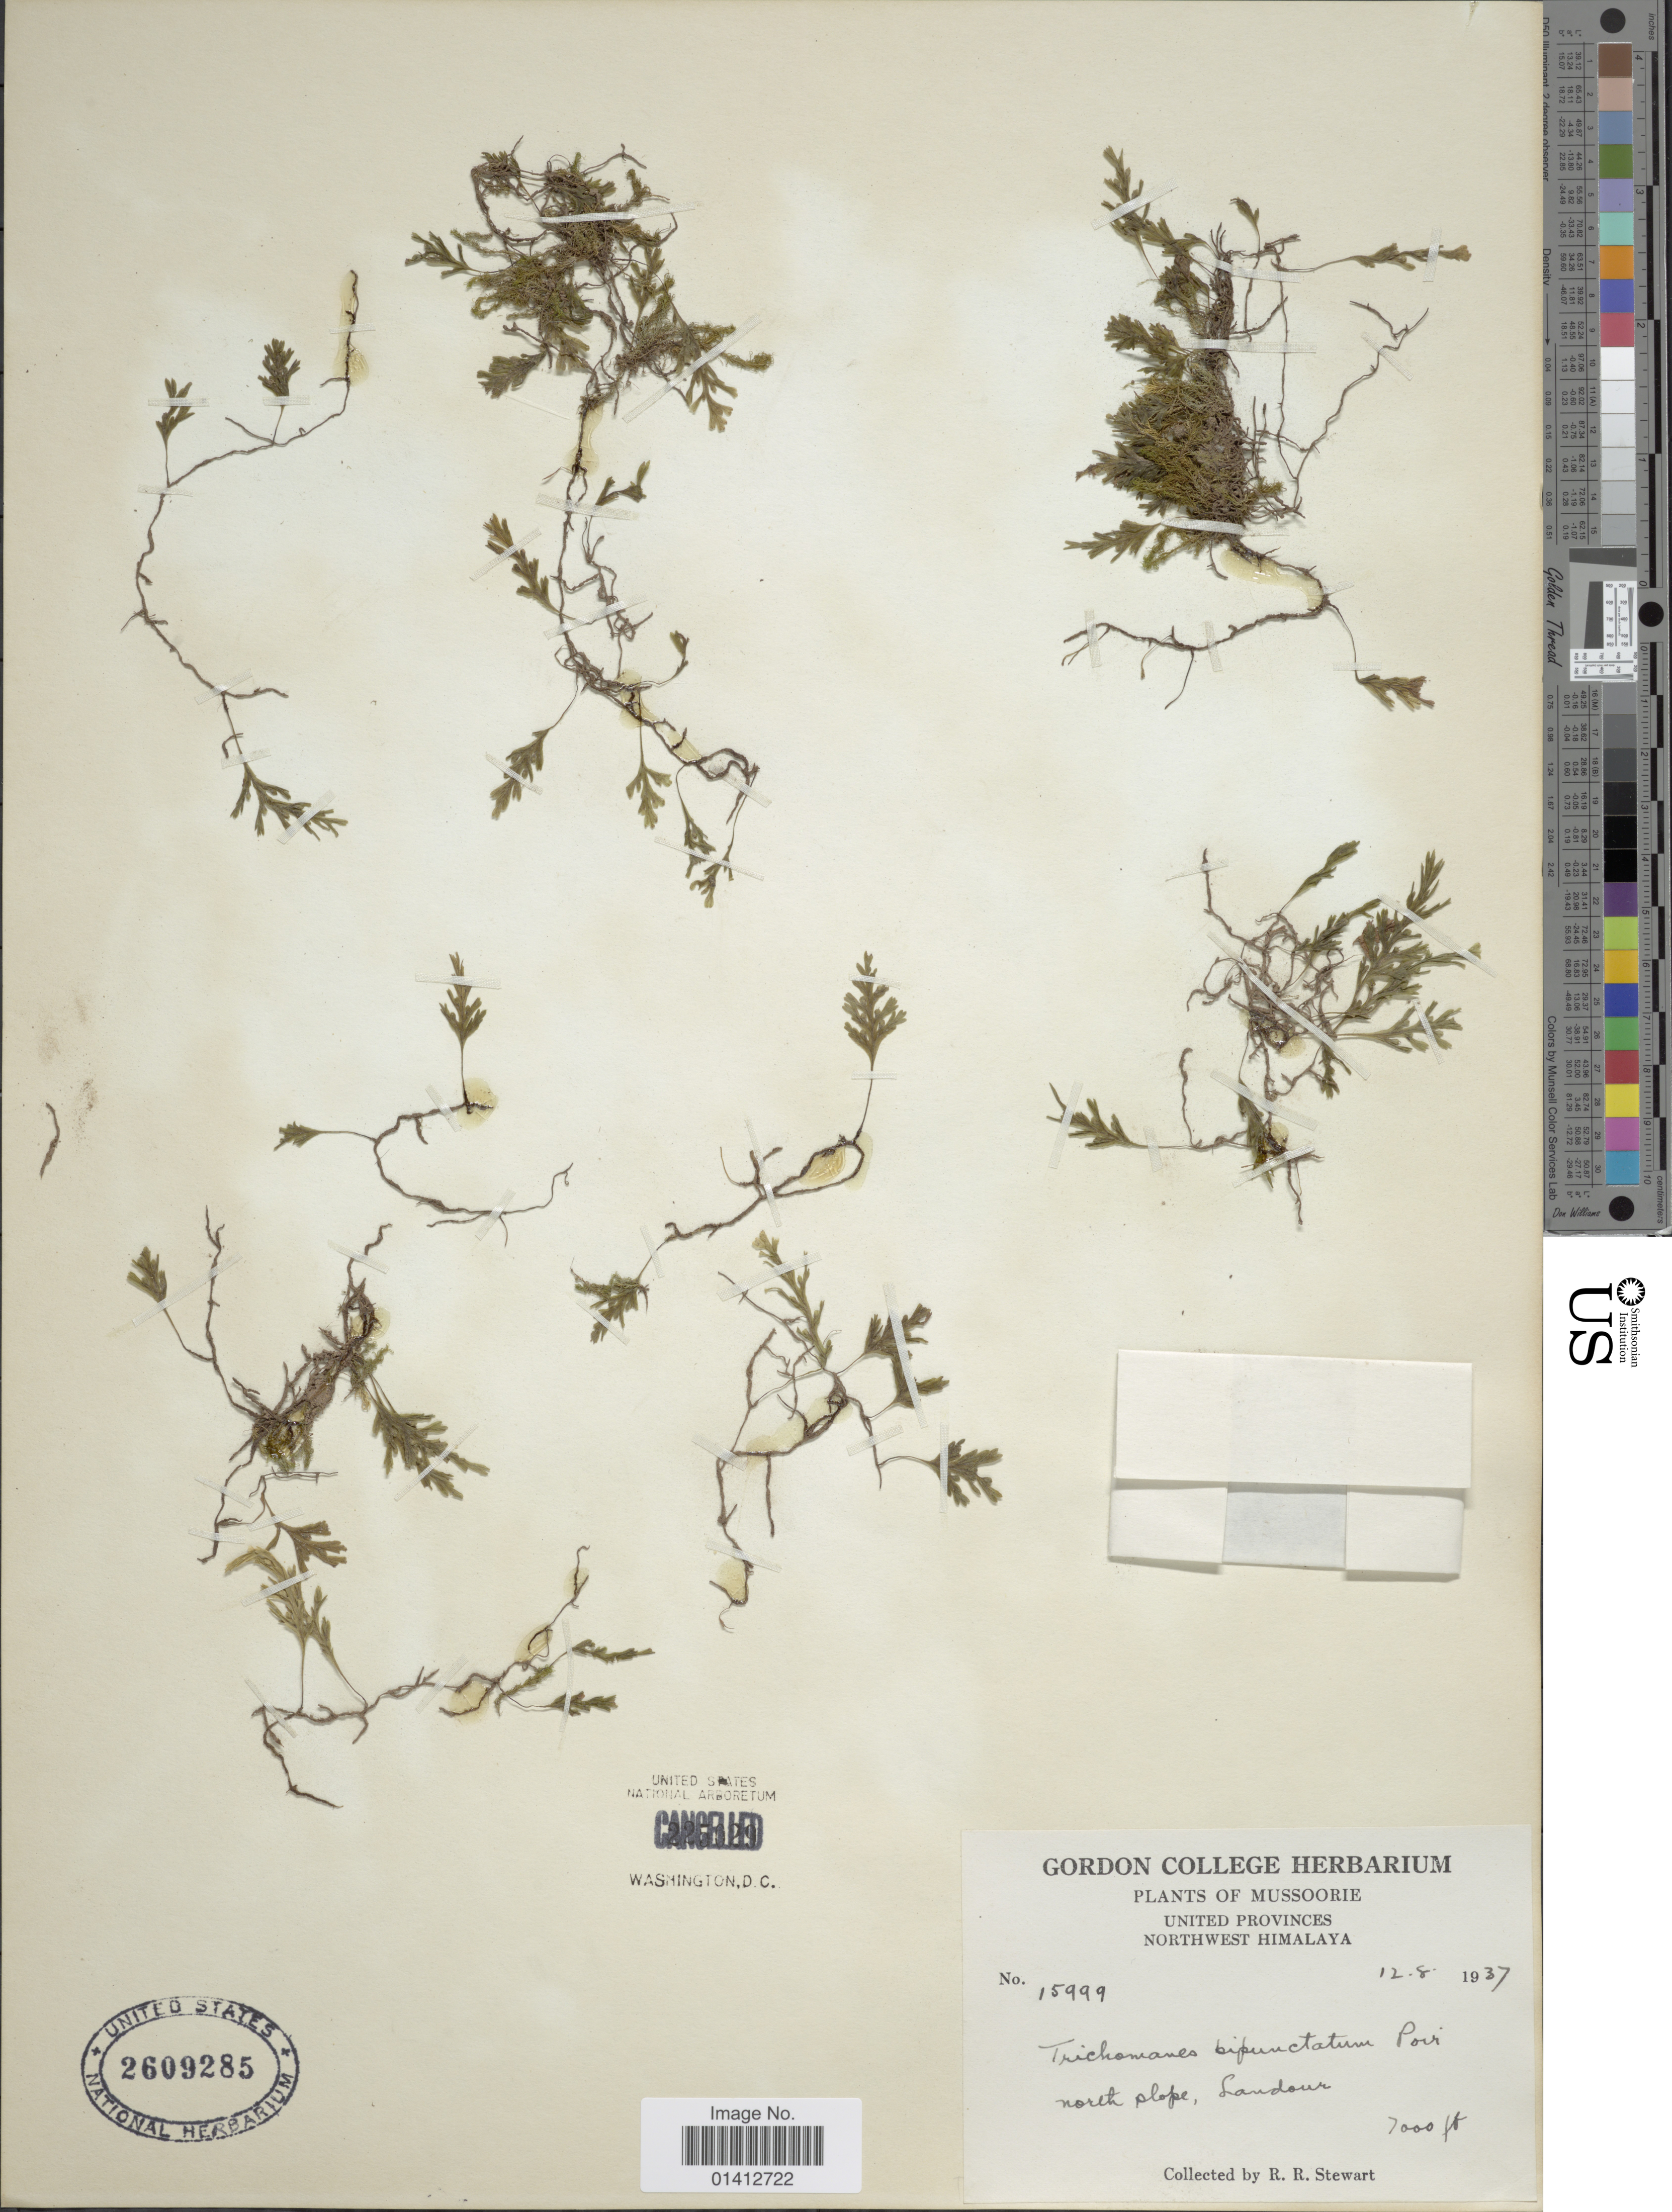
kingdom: Plantae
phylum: Tracheophyta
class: Polypodiopsida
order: Hymenophyllales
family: Hymenophyllaceae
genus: Crepidomanes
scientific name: Crepidomanes bipunctatum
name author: (Poir.) Copel.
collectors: R. R. Stewart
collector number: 15999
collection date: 1937-08-12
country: India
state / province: Uttarakhand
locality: Mussoorie, United Provinces Northwest Himalaya, north slope, Landour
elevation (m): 2134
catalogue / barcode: US 2609285